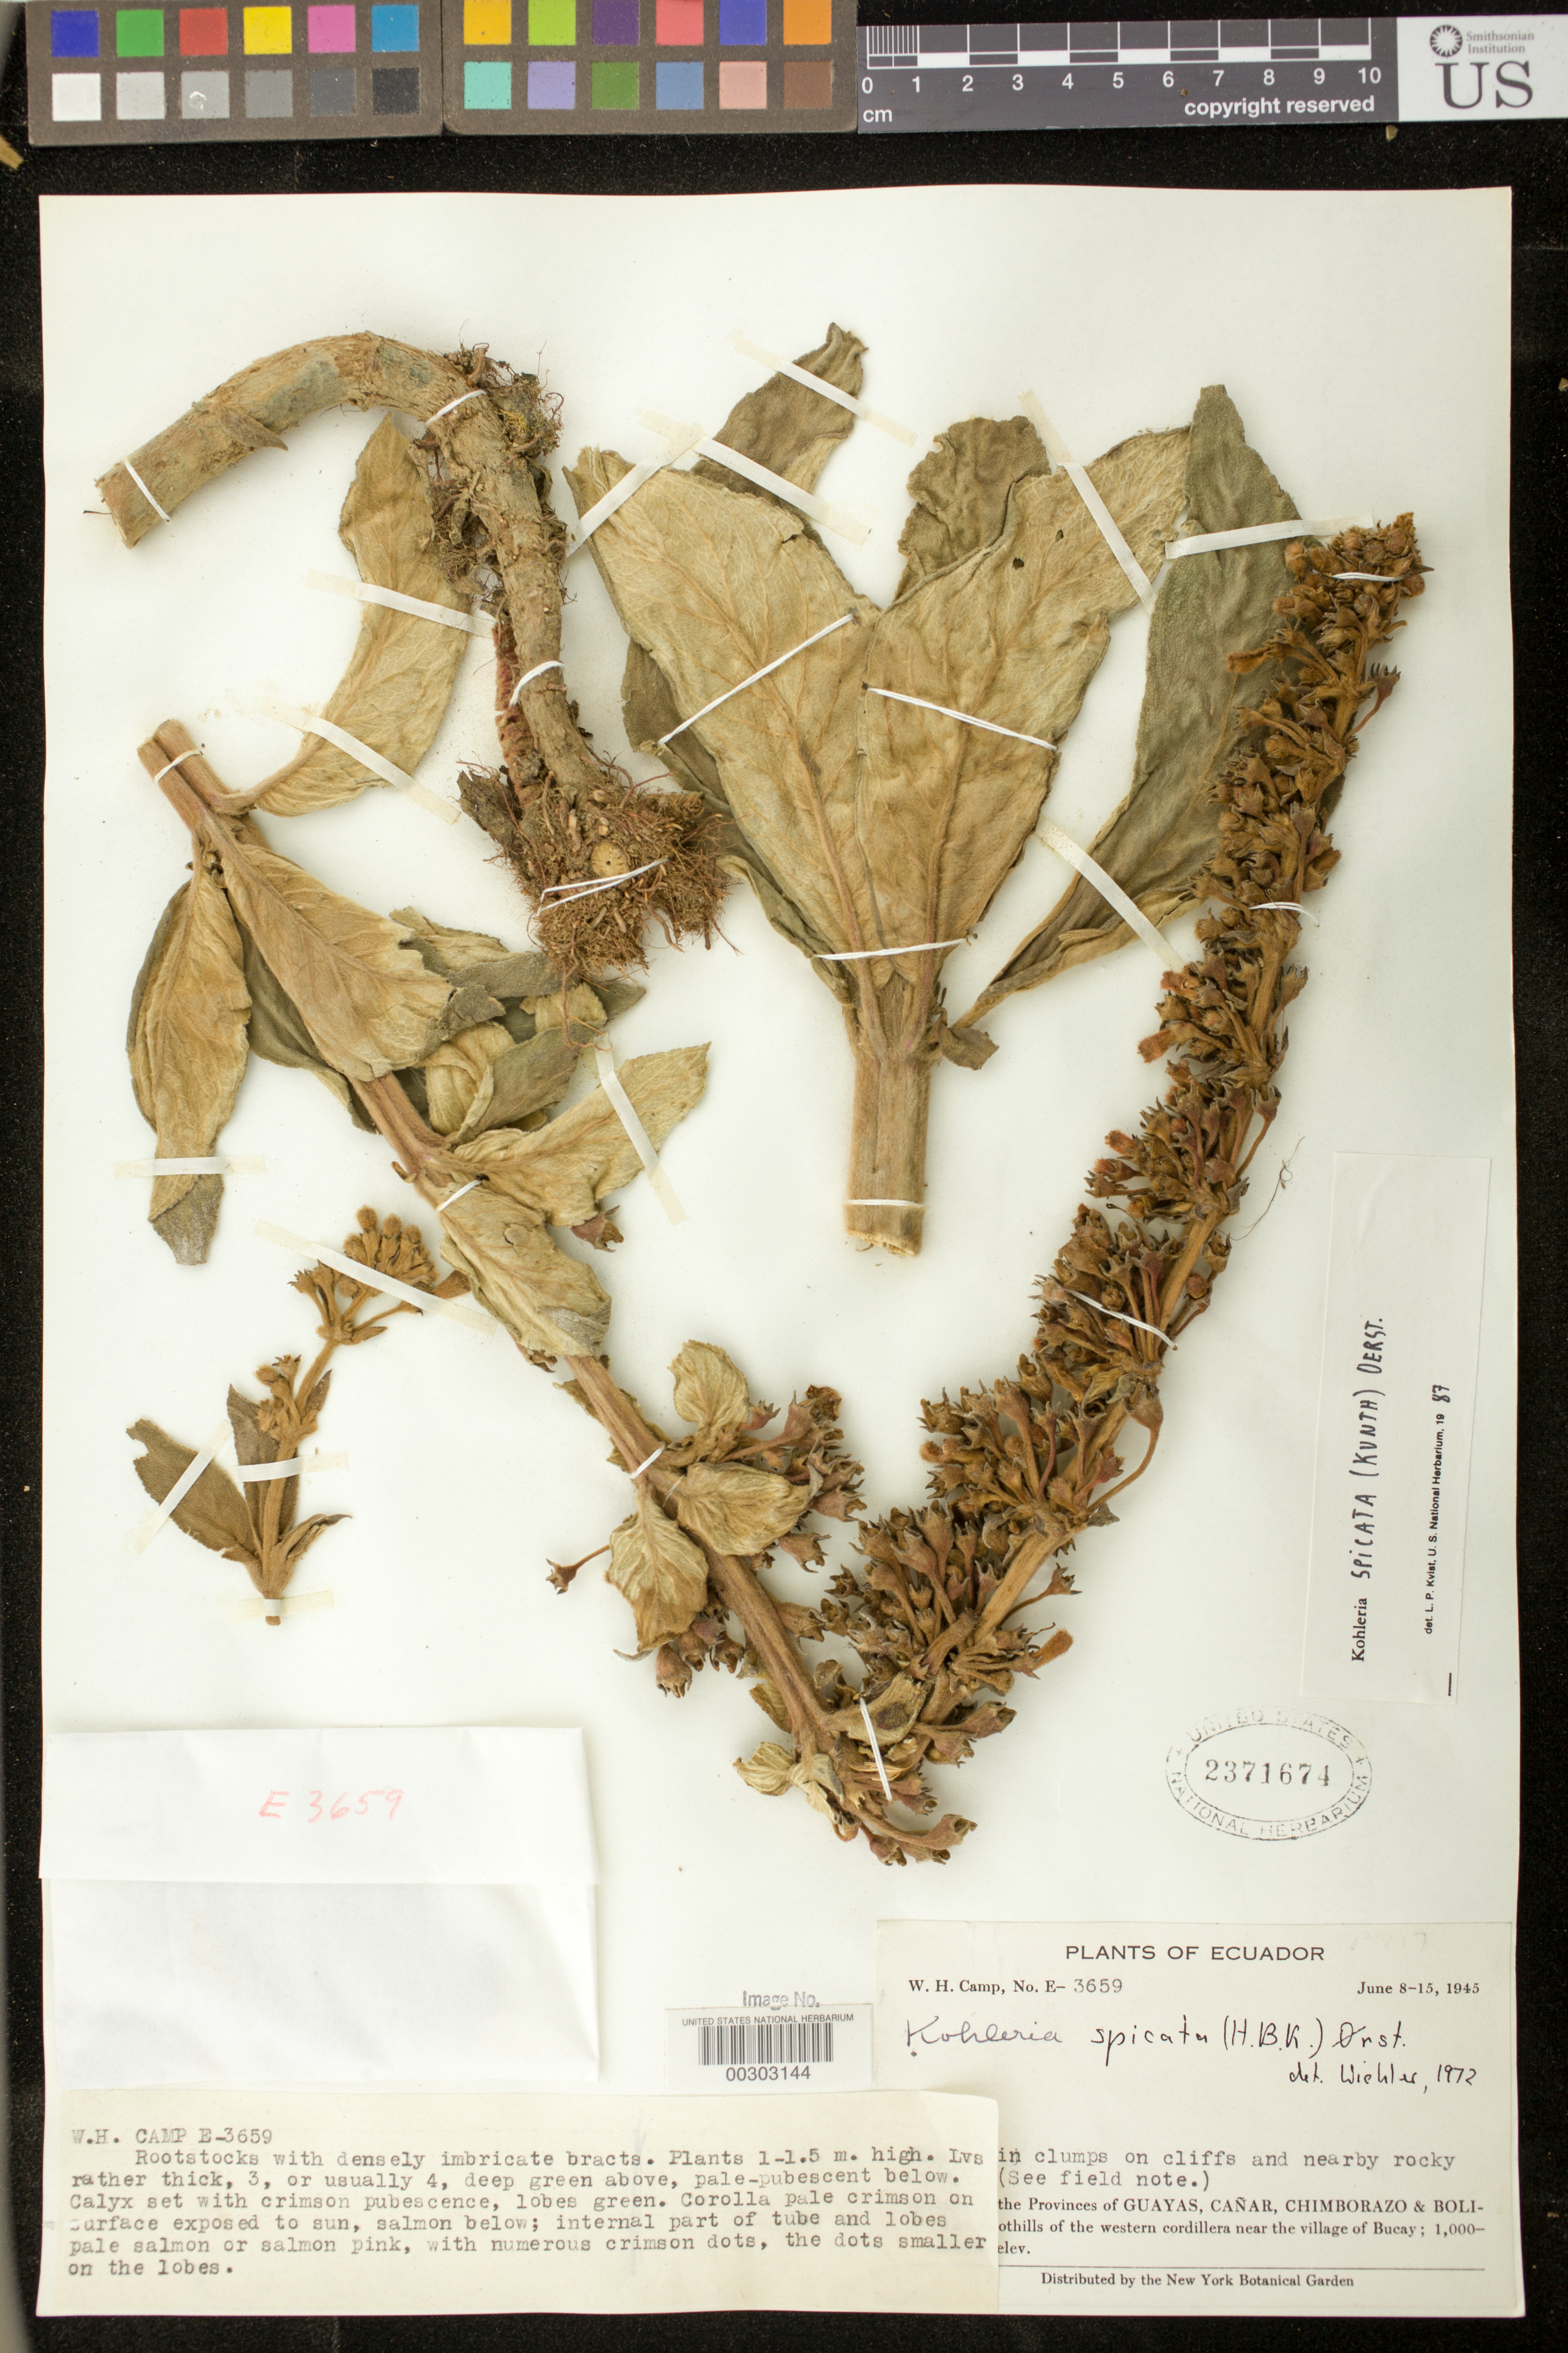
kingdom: Plantae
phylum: Tracheophyta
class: Magnoliopsida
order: Lamiales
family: Gesneriaceae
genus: Kohleria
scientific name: Kohleria spicata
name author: (Kunth) Oerst.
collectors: W. H. Camp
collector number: E- 3659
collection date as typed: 8-15 Jun 1945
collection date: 1945-06-08/1945-06-15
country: Ecuador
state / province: Chimborazo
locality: Junction of Prov. Guayas, Canar, Chimborazo and Bolivar, foothills of the Western Cordillera near the village of Bucay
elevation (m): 305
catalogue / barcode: US 2371674